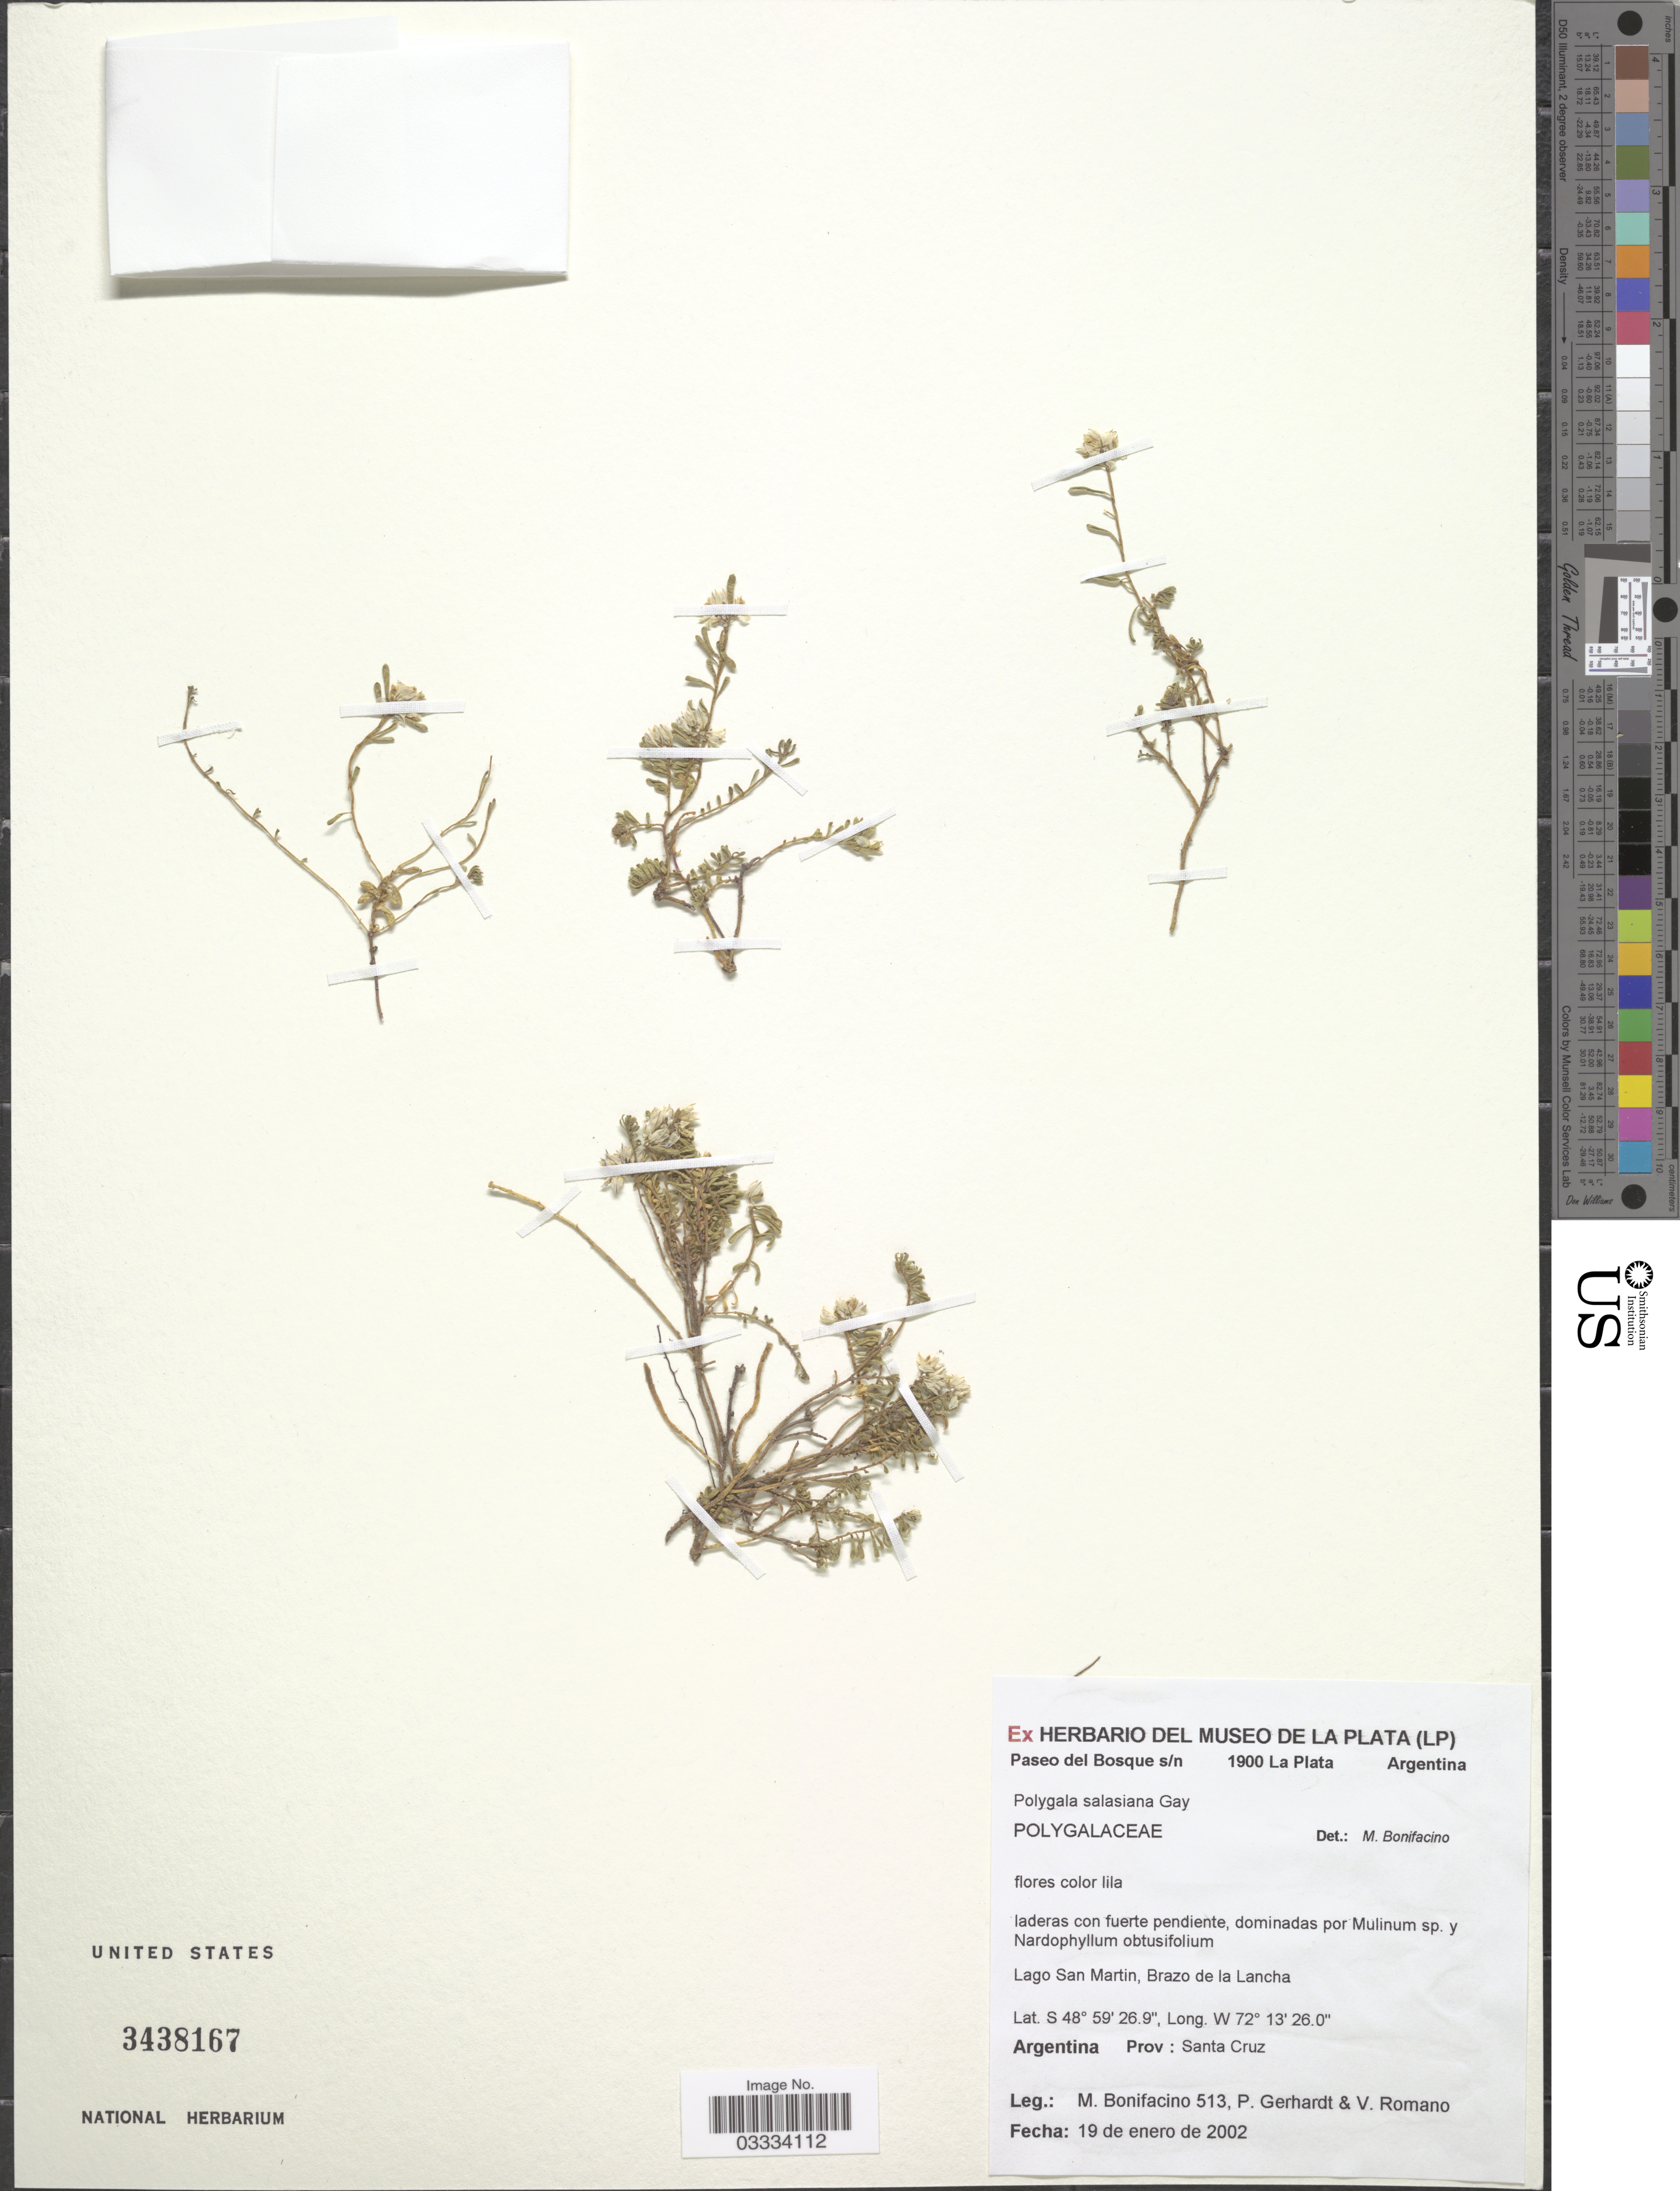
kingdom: Plantae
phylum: Tracheophyta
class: Magnoliopsida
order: Fabales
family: Polygalaceae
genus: Polygala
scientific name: Polygala salasiana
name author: Gay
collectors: M. Bonifacino, P. Gerhardt & V. Romano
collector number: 0513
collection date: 2002-01-19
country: Argentina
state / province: Santa Cruz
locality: Lago San Martin, Brazo de la Lancha.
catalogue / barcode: US 3438167